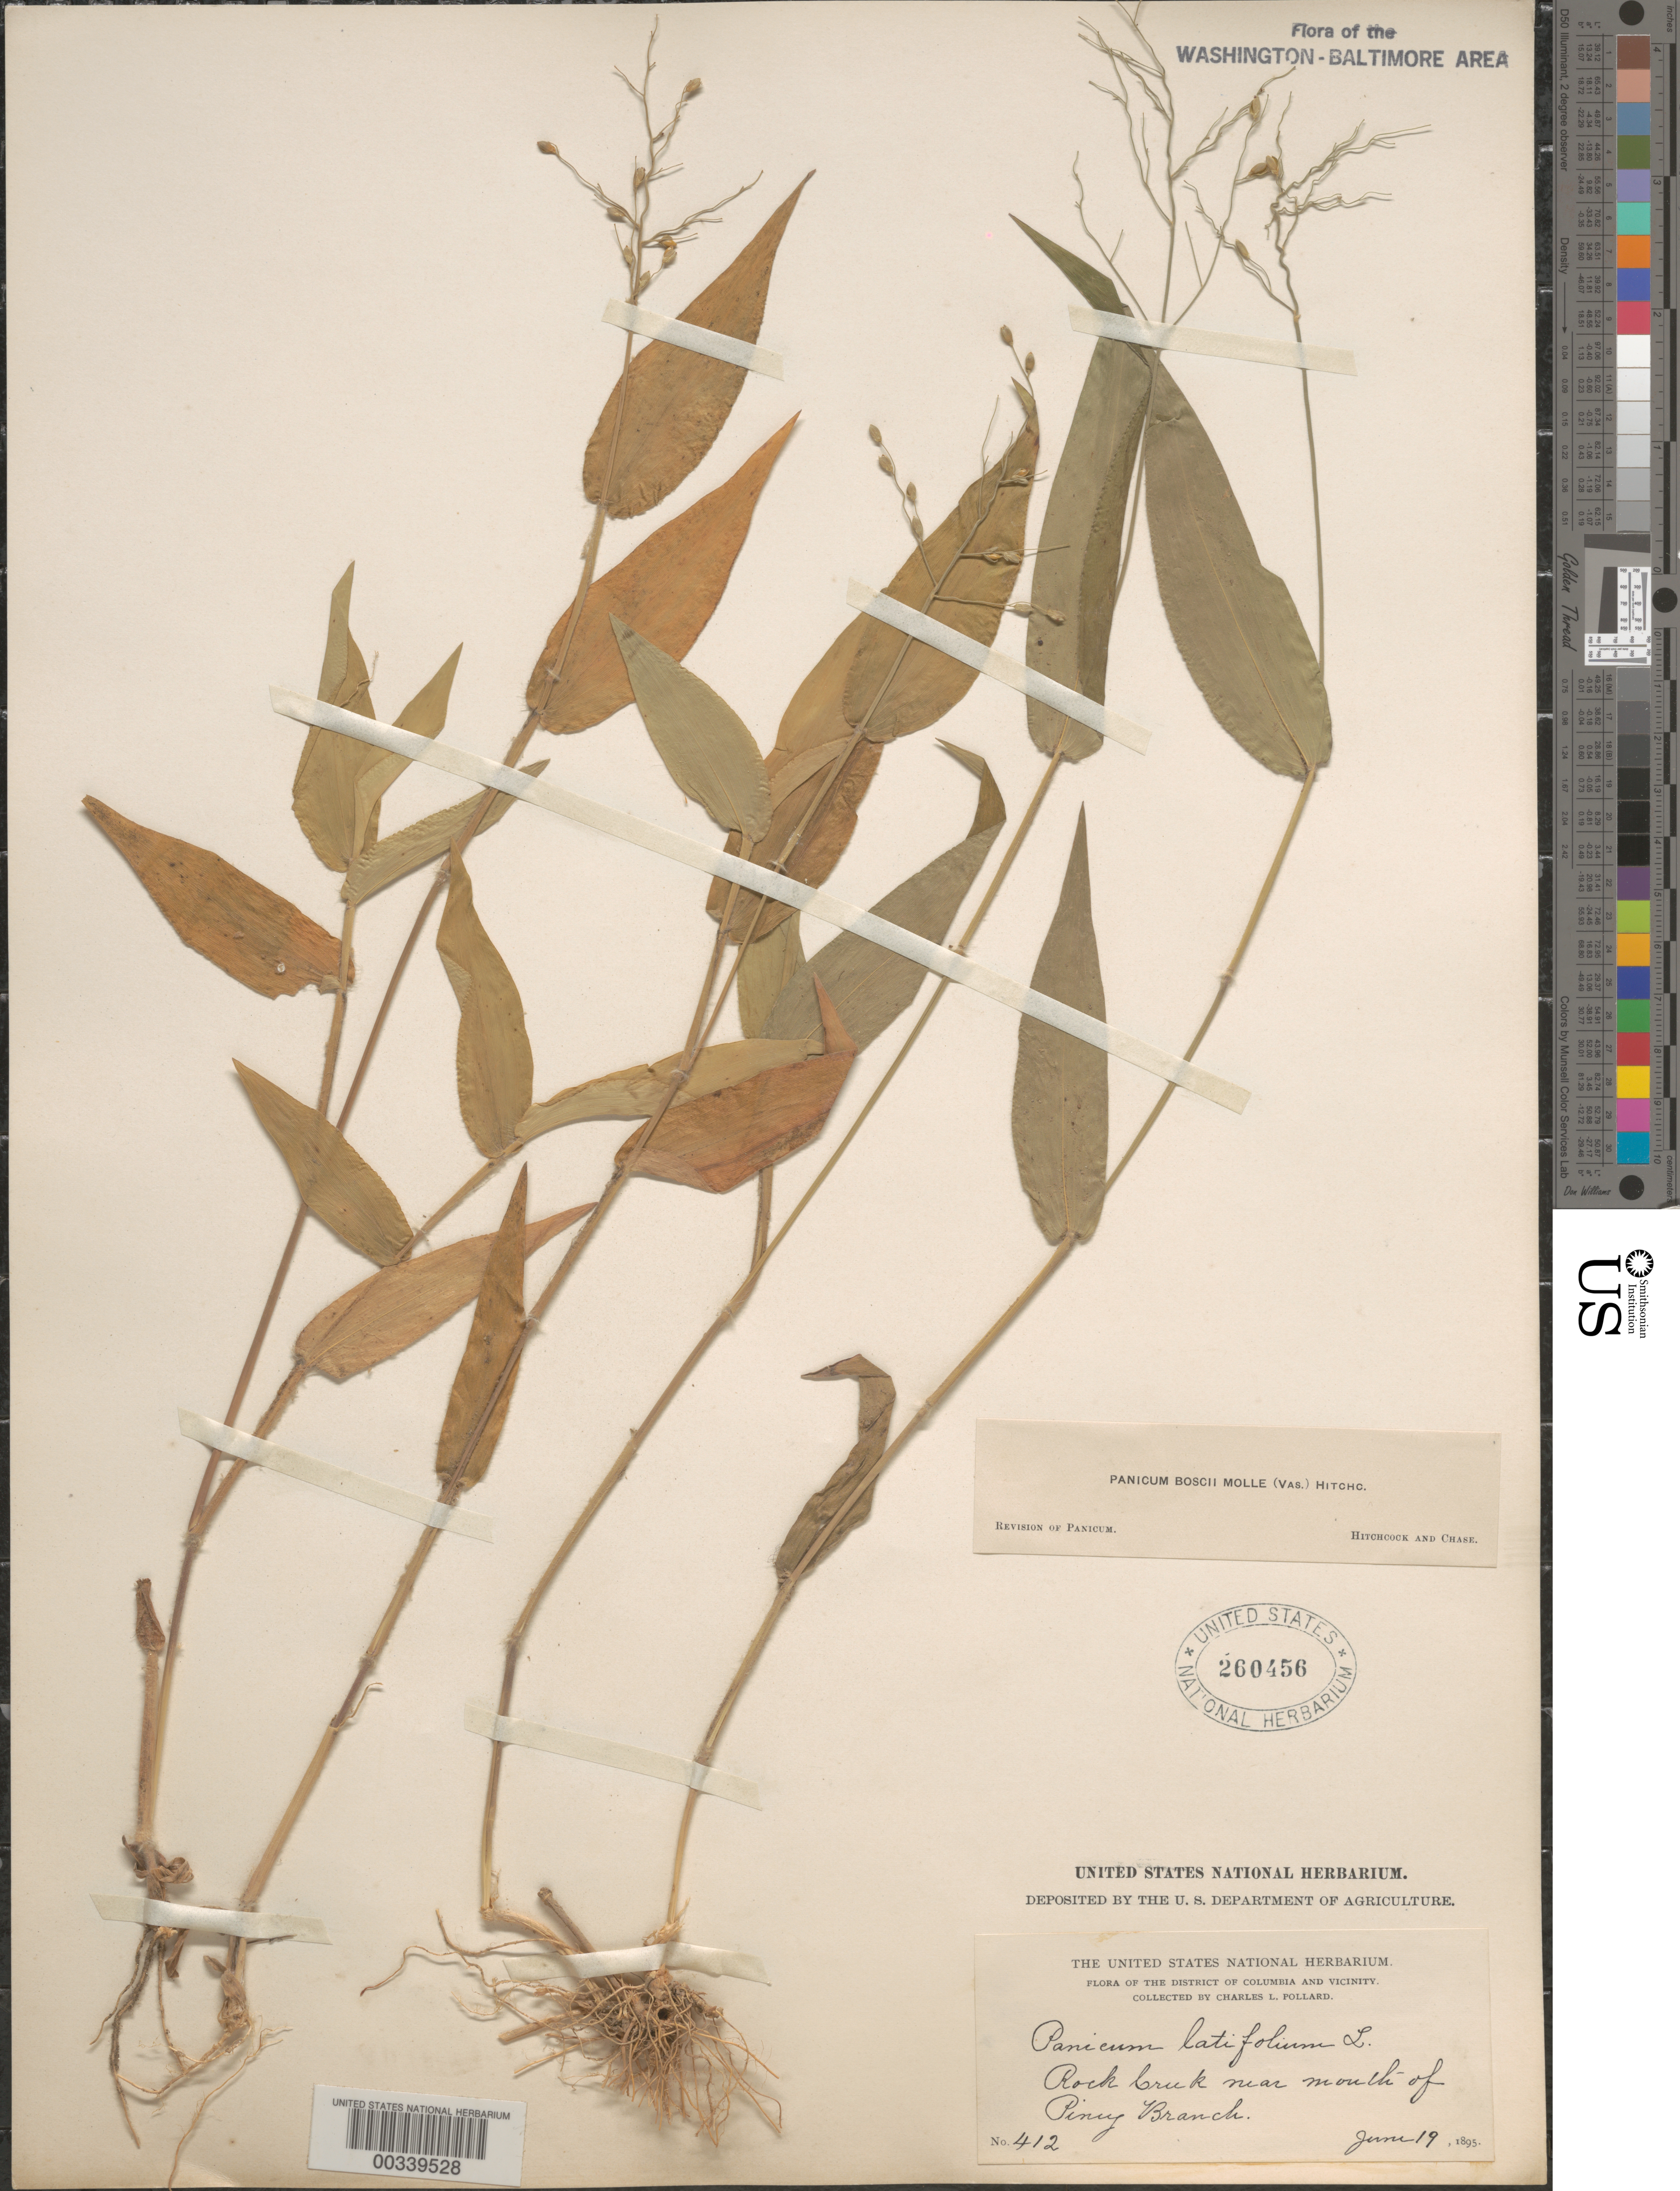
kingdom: Plantae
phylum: Tracheophyta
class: Liliopsida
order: Poales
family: Poaceae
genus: Dichanthelium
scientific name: Dichanthelium boscii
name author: (Poir.) Gould & C.A. Clark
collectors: C. L. Pollard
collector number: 412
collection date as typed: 19 Jun 1895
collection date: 1895-06-19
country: United States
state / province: District of Columbia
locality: Rock Creek near mouth of Piney Branch Rock Creek Park and Vicinity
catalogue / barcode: US 260456